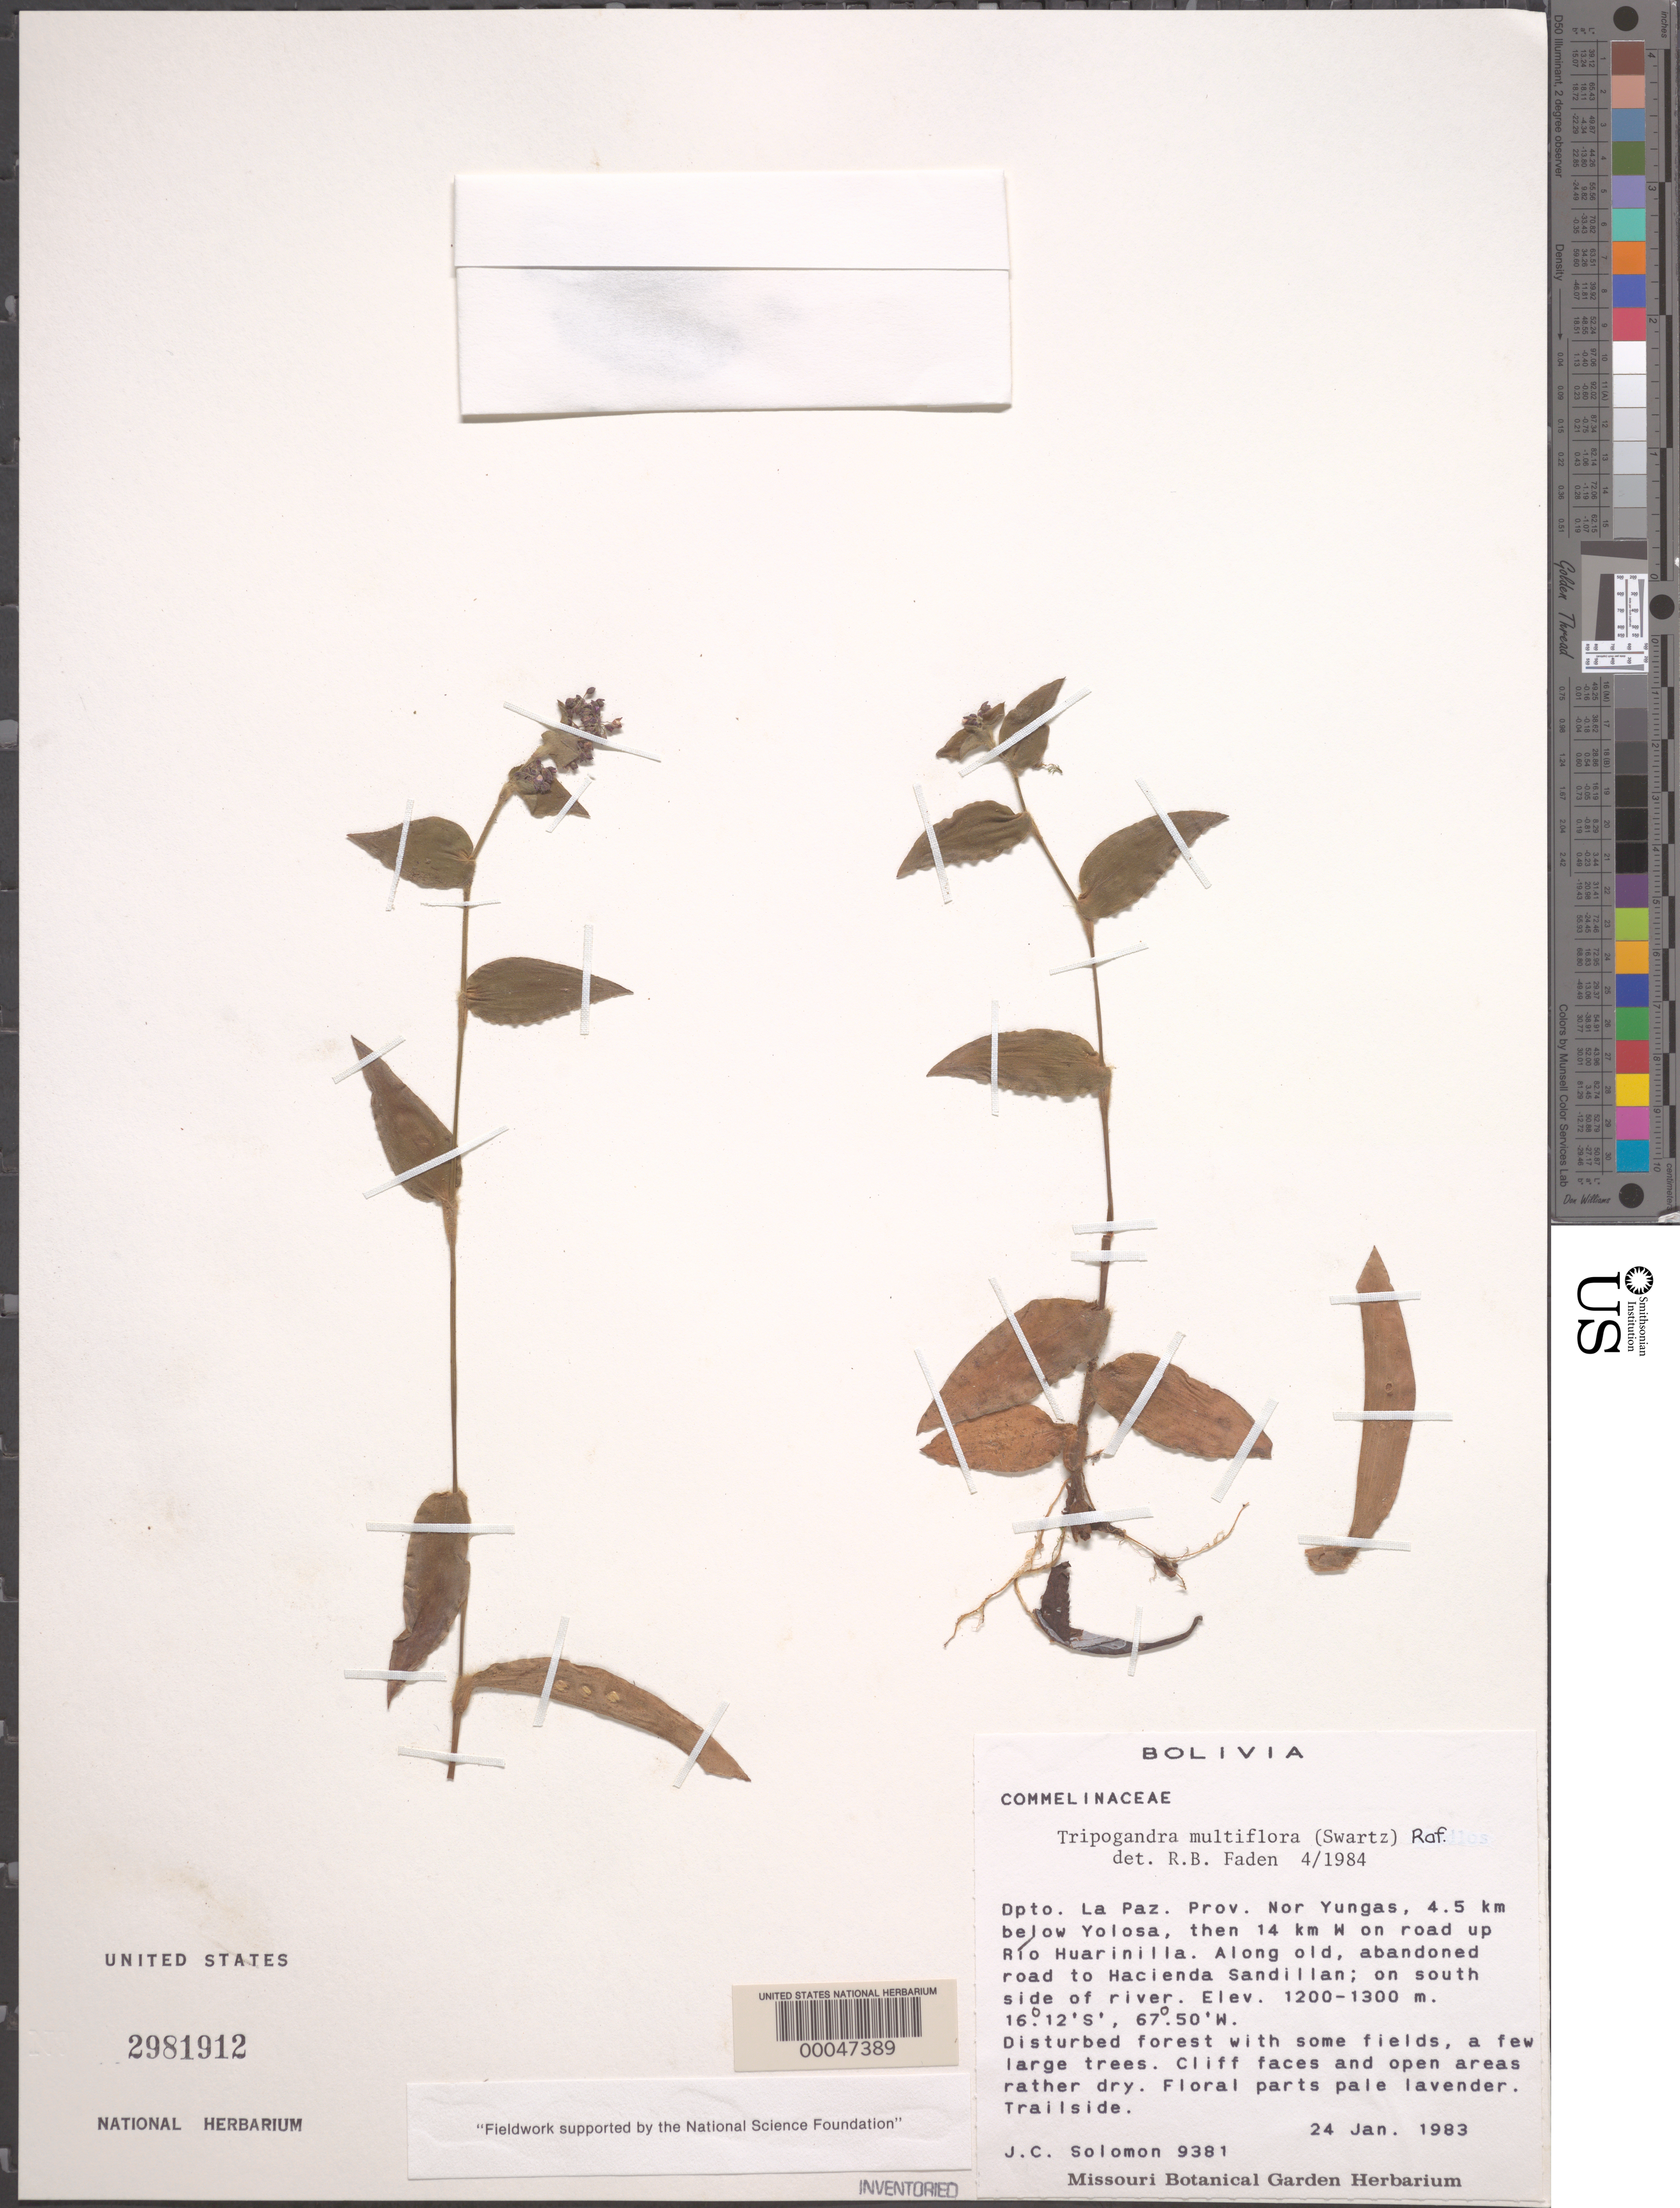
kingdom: Plantae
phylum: Tracheophyta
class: Liliopsida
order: Commelinales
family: Commelinaceae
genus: Tripogandra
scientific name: Tripogandra multiflora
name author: (Sw.) Raf.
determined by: Faden, Robert B., (US), Smithsonian Institution - National Museum of Natural History (UNITED STATES)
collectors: J. C. Solomon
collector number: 9381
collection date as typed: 24 Jan 1983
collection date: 1983-01-24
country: Bolivia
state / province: La Paz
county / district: Nor Yungas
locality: Below Yolosa, road up Rio Huarinilla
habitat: Roadside, disturbed forest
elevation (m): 1200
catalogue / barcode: US 2981912